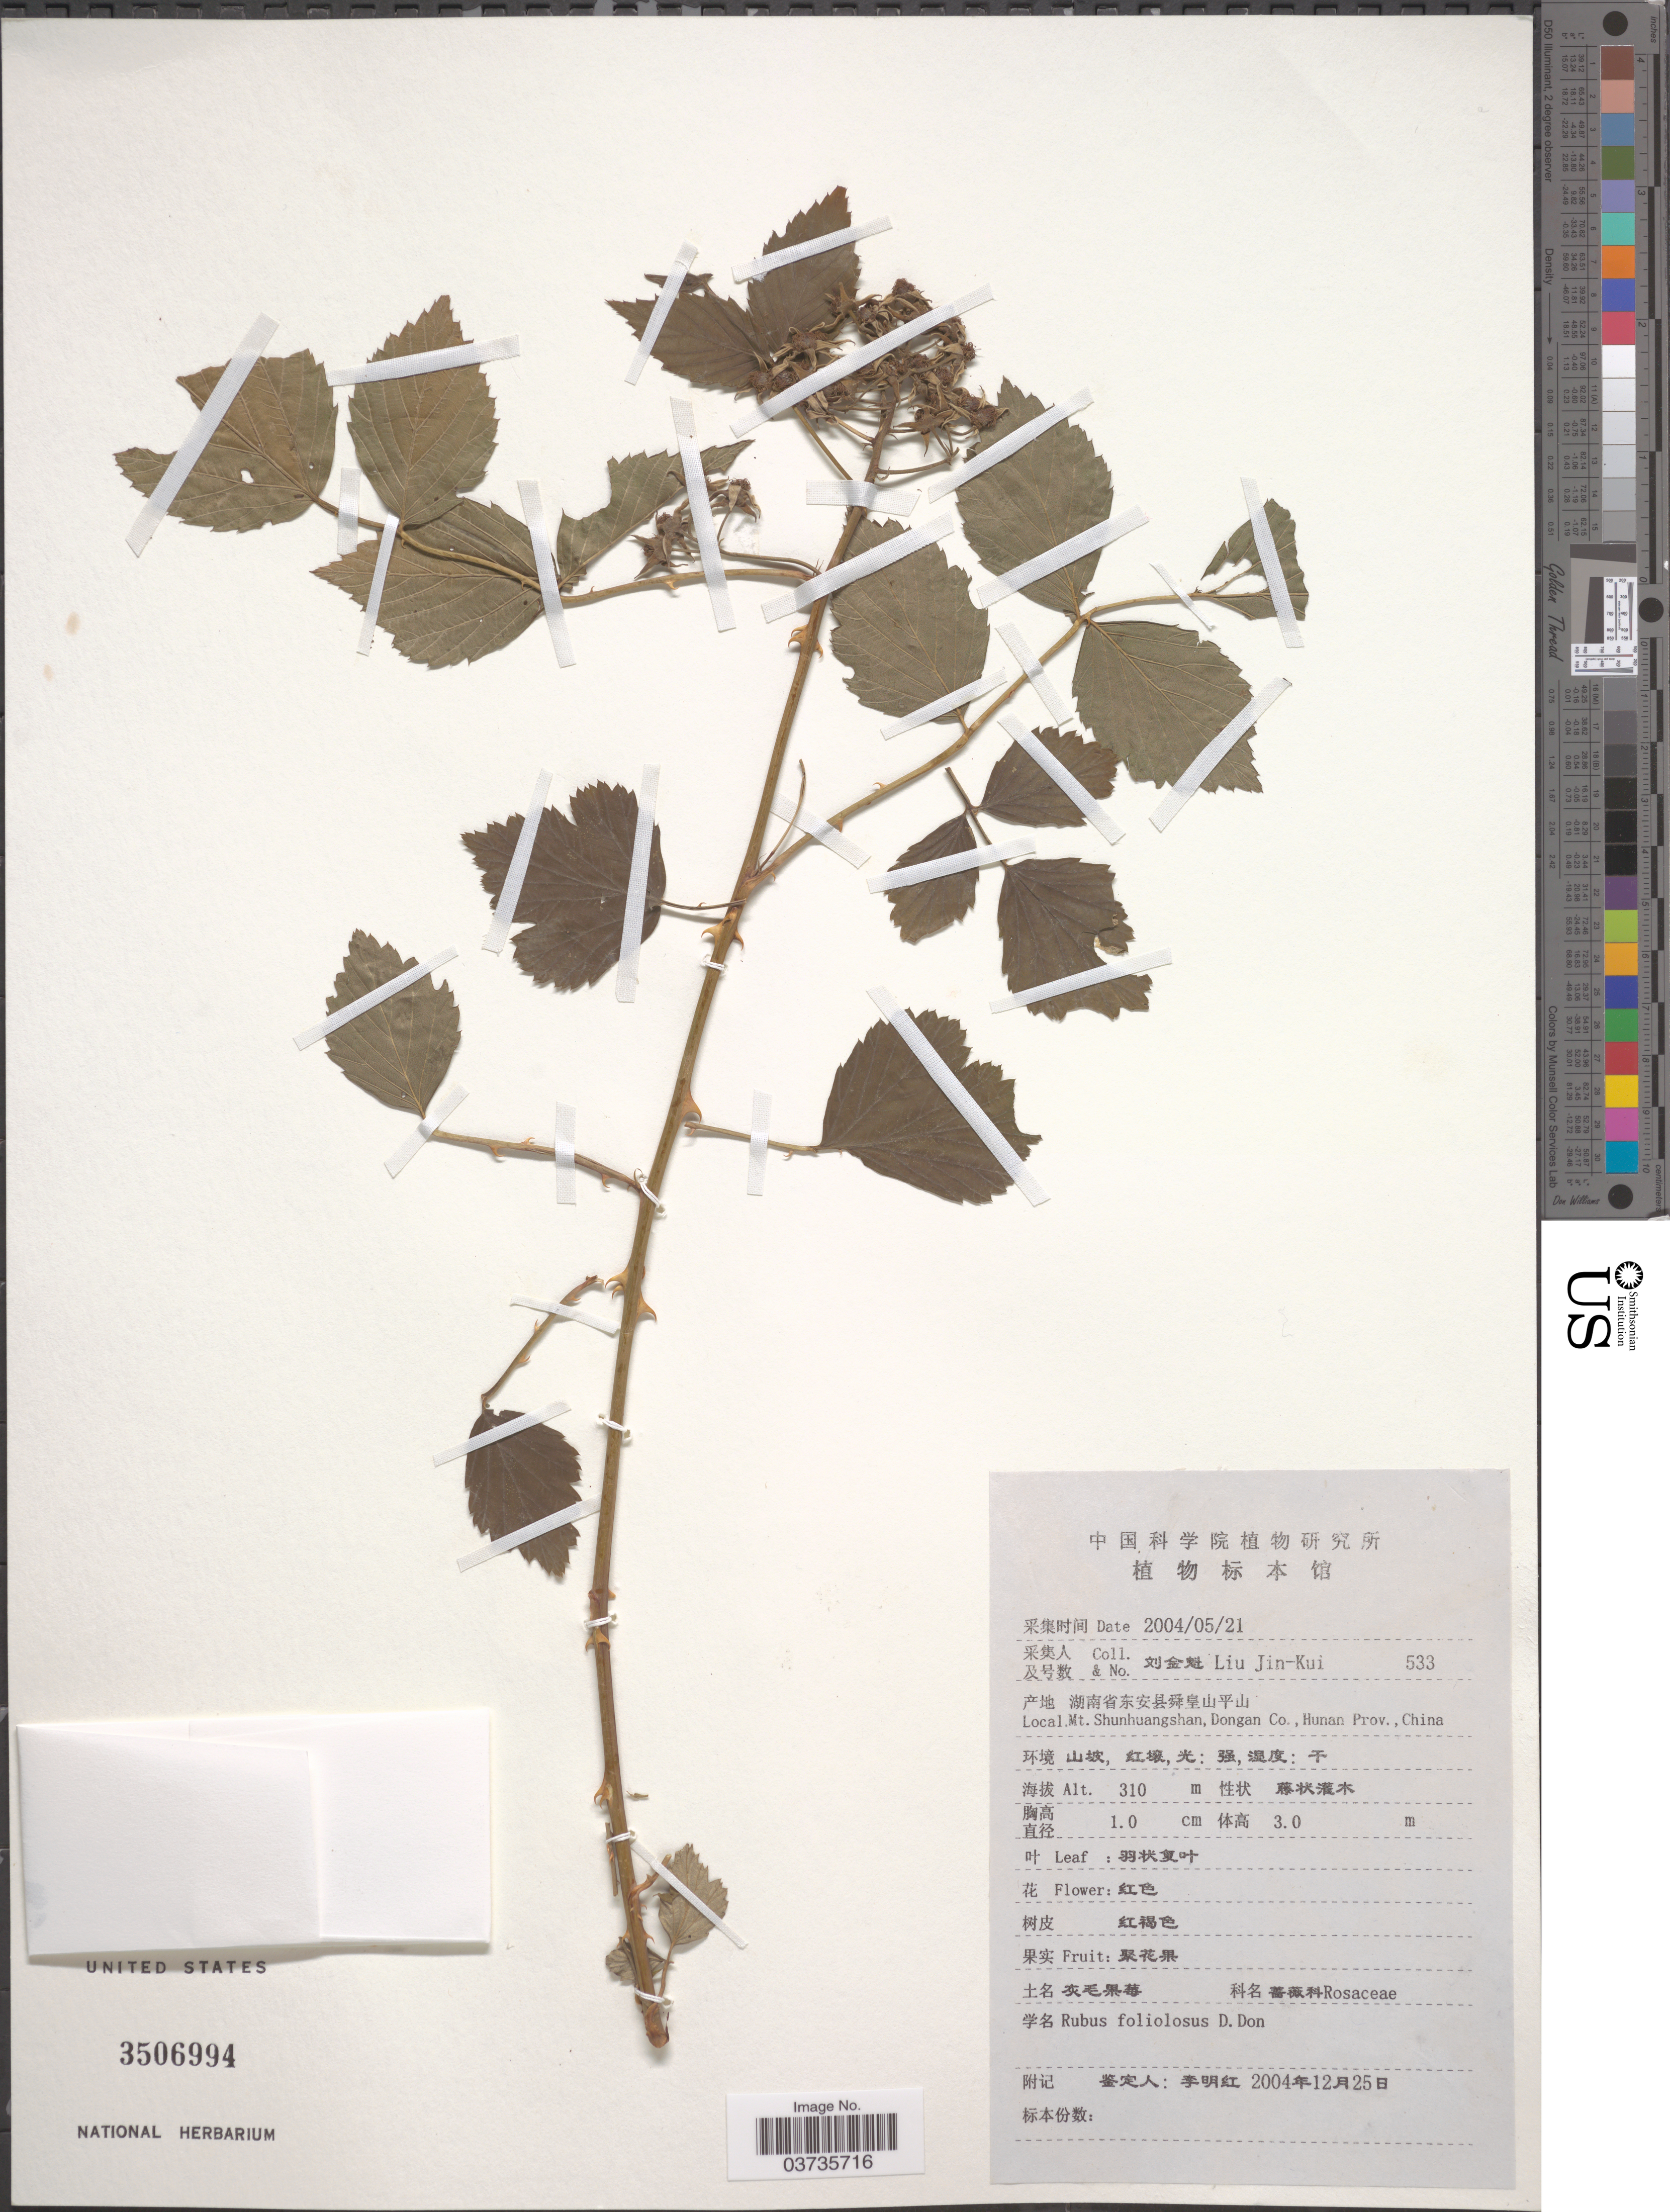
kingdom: Plantae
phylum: Tracheophyta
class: Magnoliopsida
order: Rosales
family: Rosaceae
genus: Rubus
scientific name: Rubus foliolosus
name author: D. Don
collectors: Liu Jin-Kui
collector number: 533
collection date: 2004-05-21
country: China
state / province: Hunan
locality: Mt. Shunhuangshan, Dongan Co.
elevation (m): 310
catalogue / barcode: US 3506994